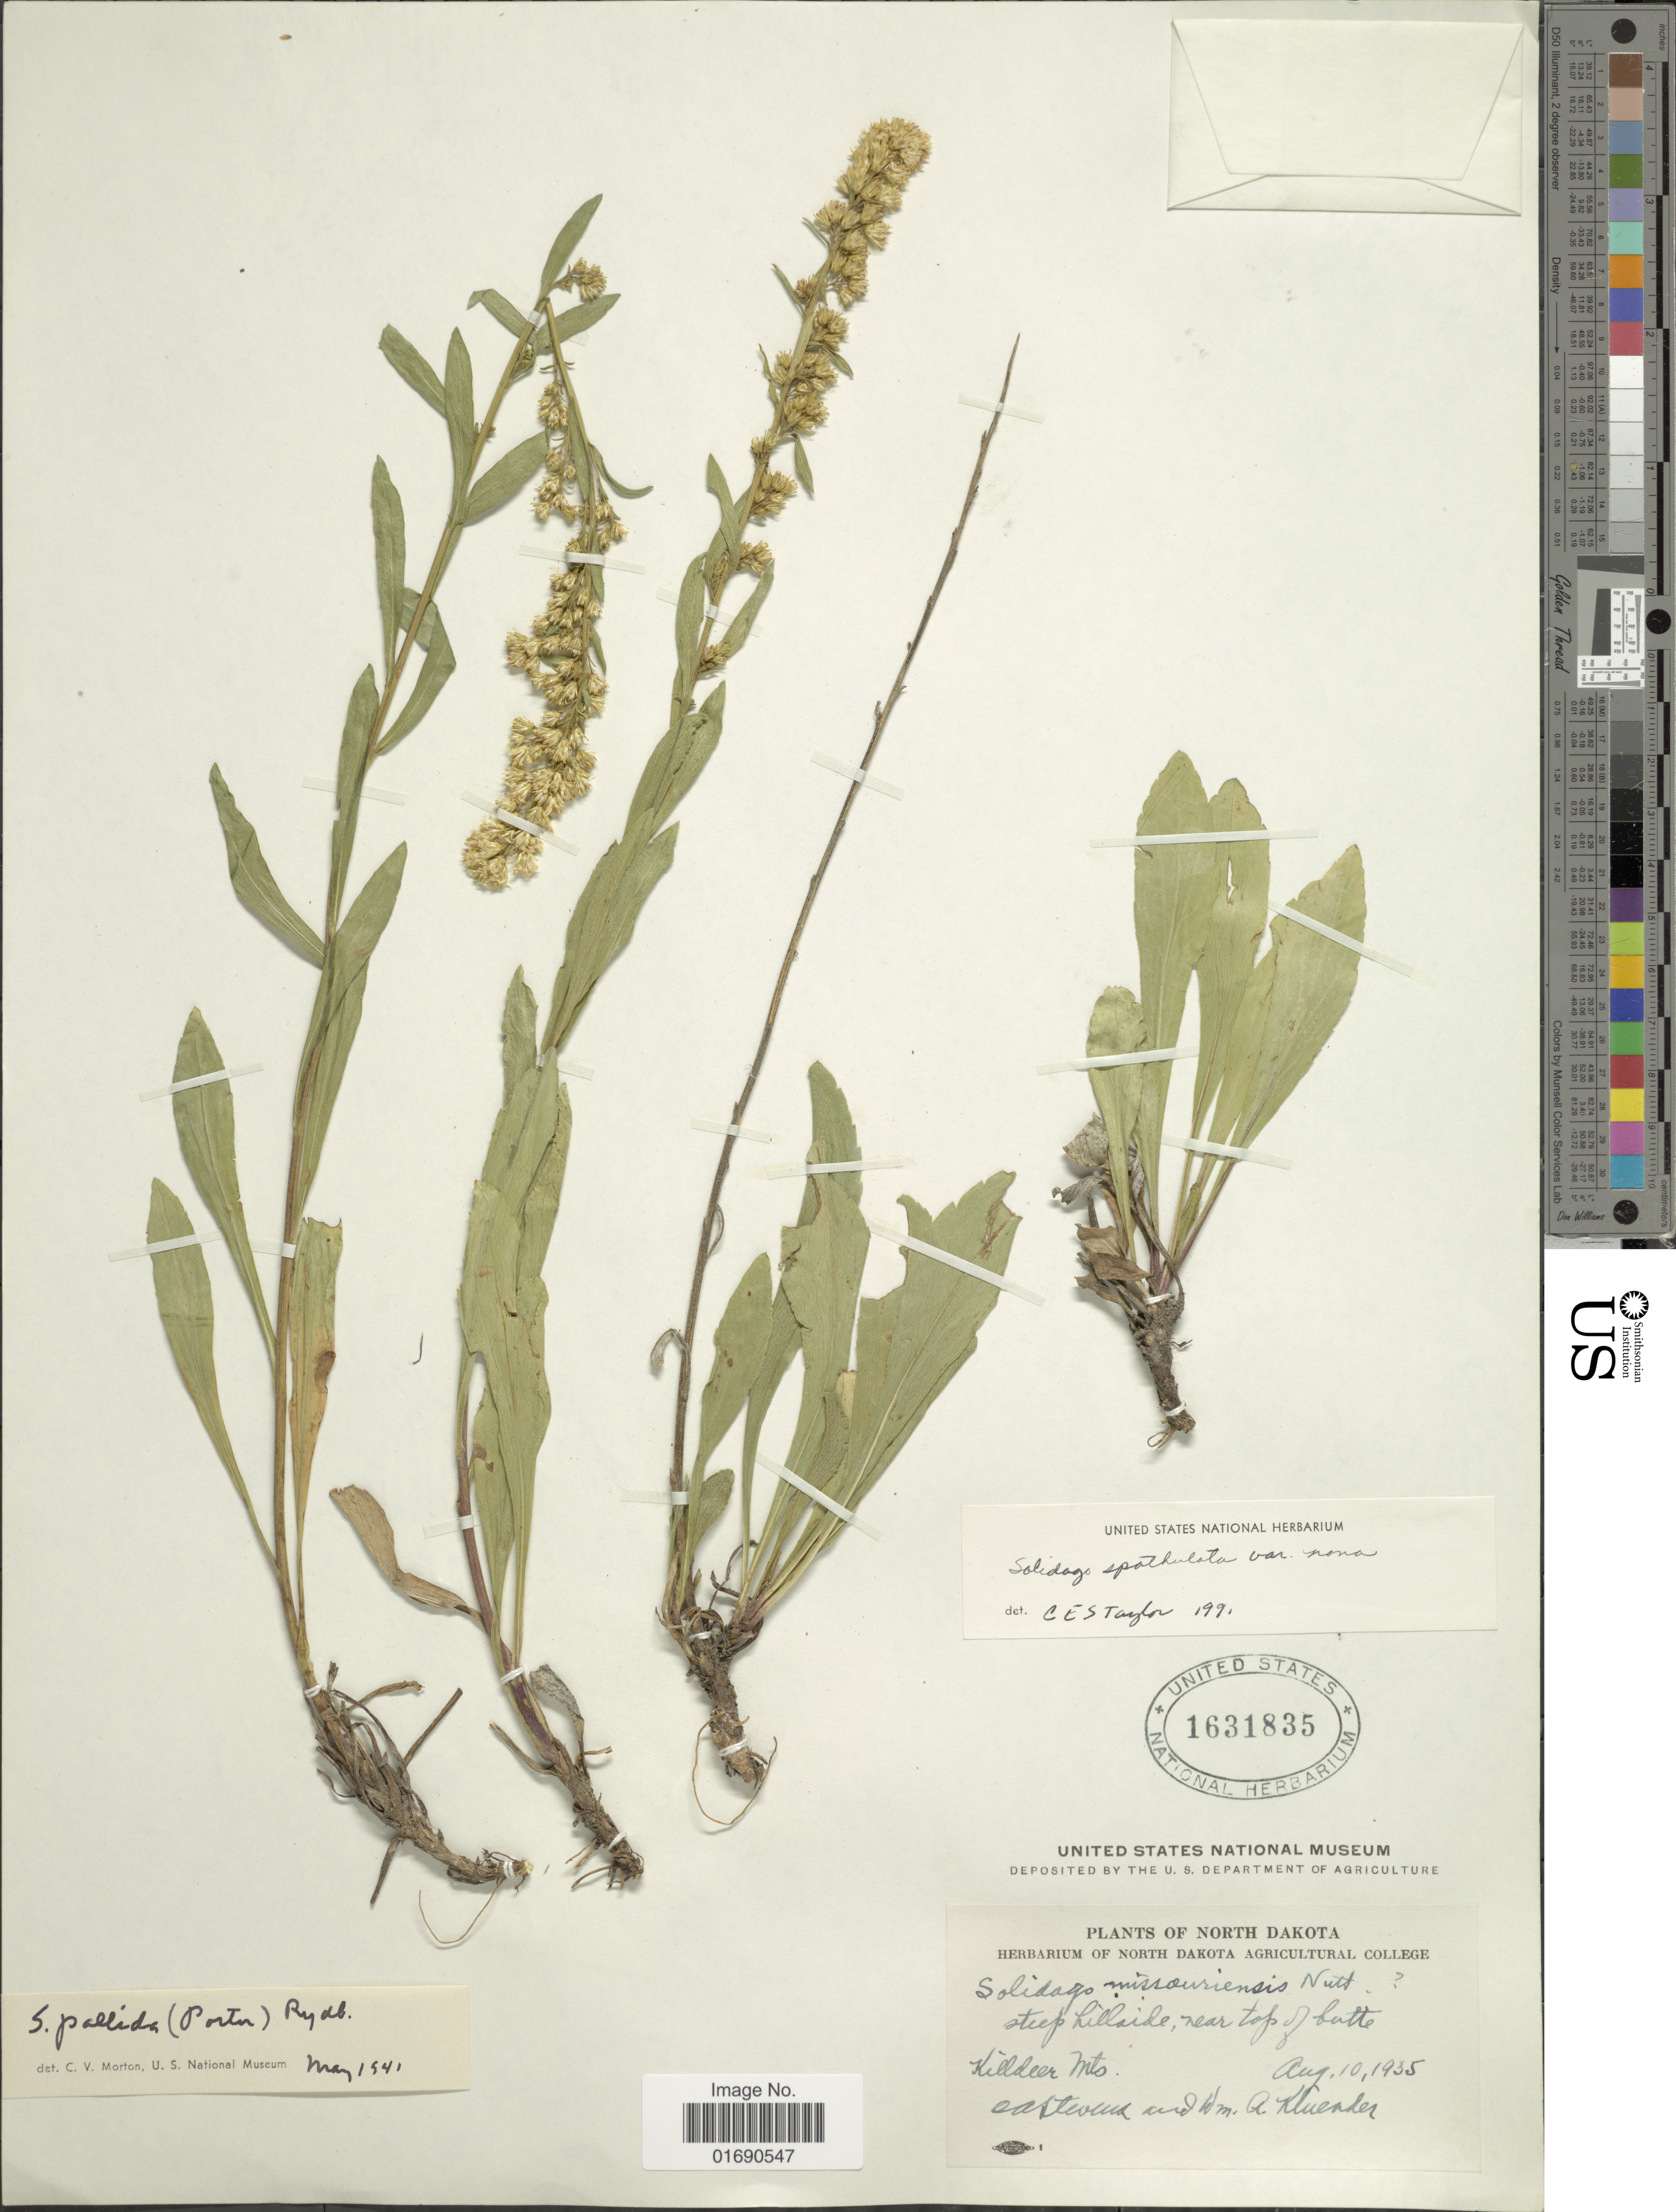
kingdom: Plantae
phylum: Tracheophyta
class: Magnoliopsida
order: Asterales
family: Asteraceae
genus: Solidago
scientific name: Solidago pallida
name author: (Porter) Rydb.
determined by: Morton, C. V.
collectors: E. Stevens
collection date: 1935-08-10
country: United States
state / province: North Dakota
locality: Steep hillside, near top of butte, Killdeer Mts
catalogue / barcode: US 1631835